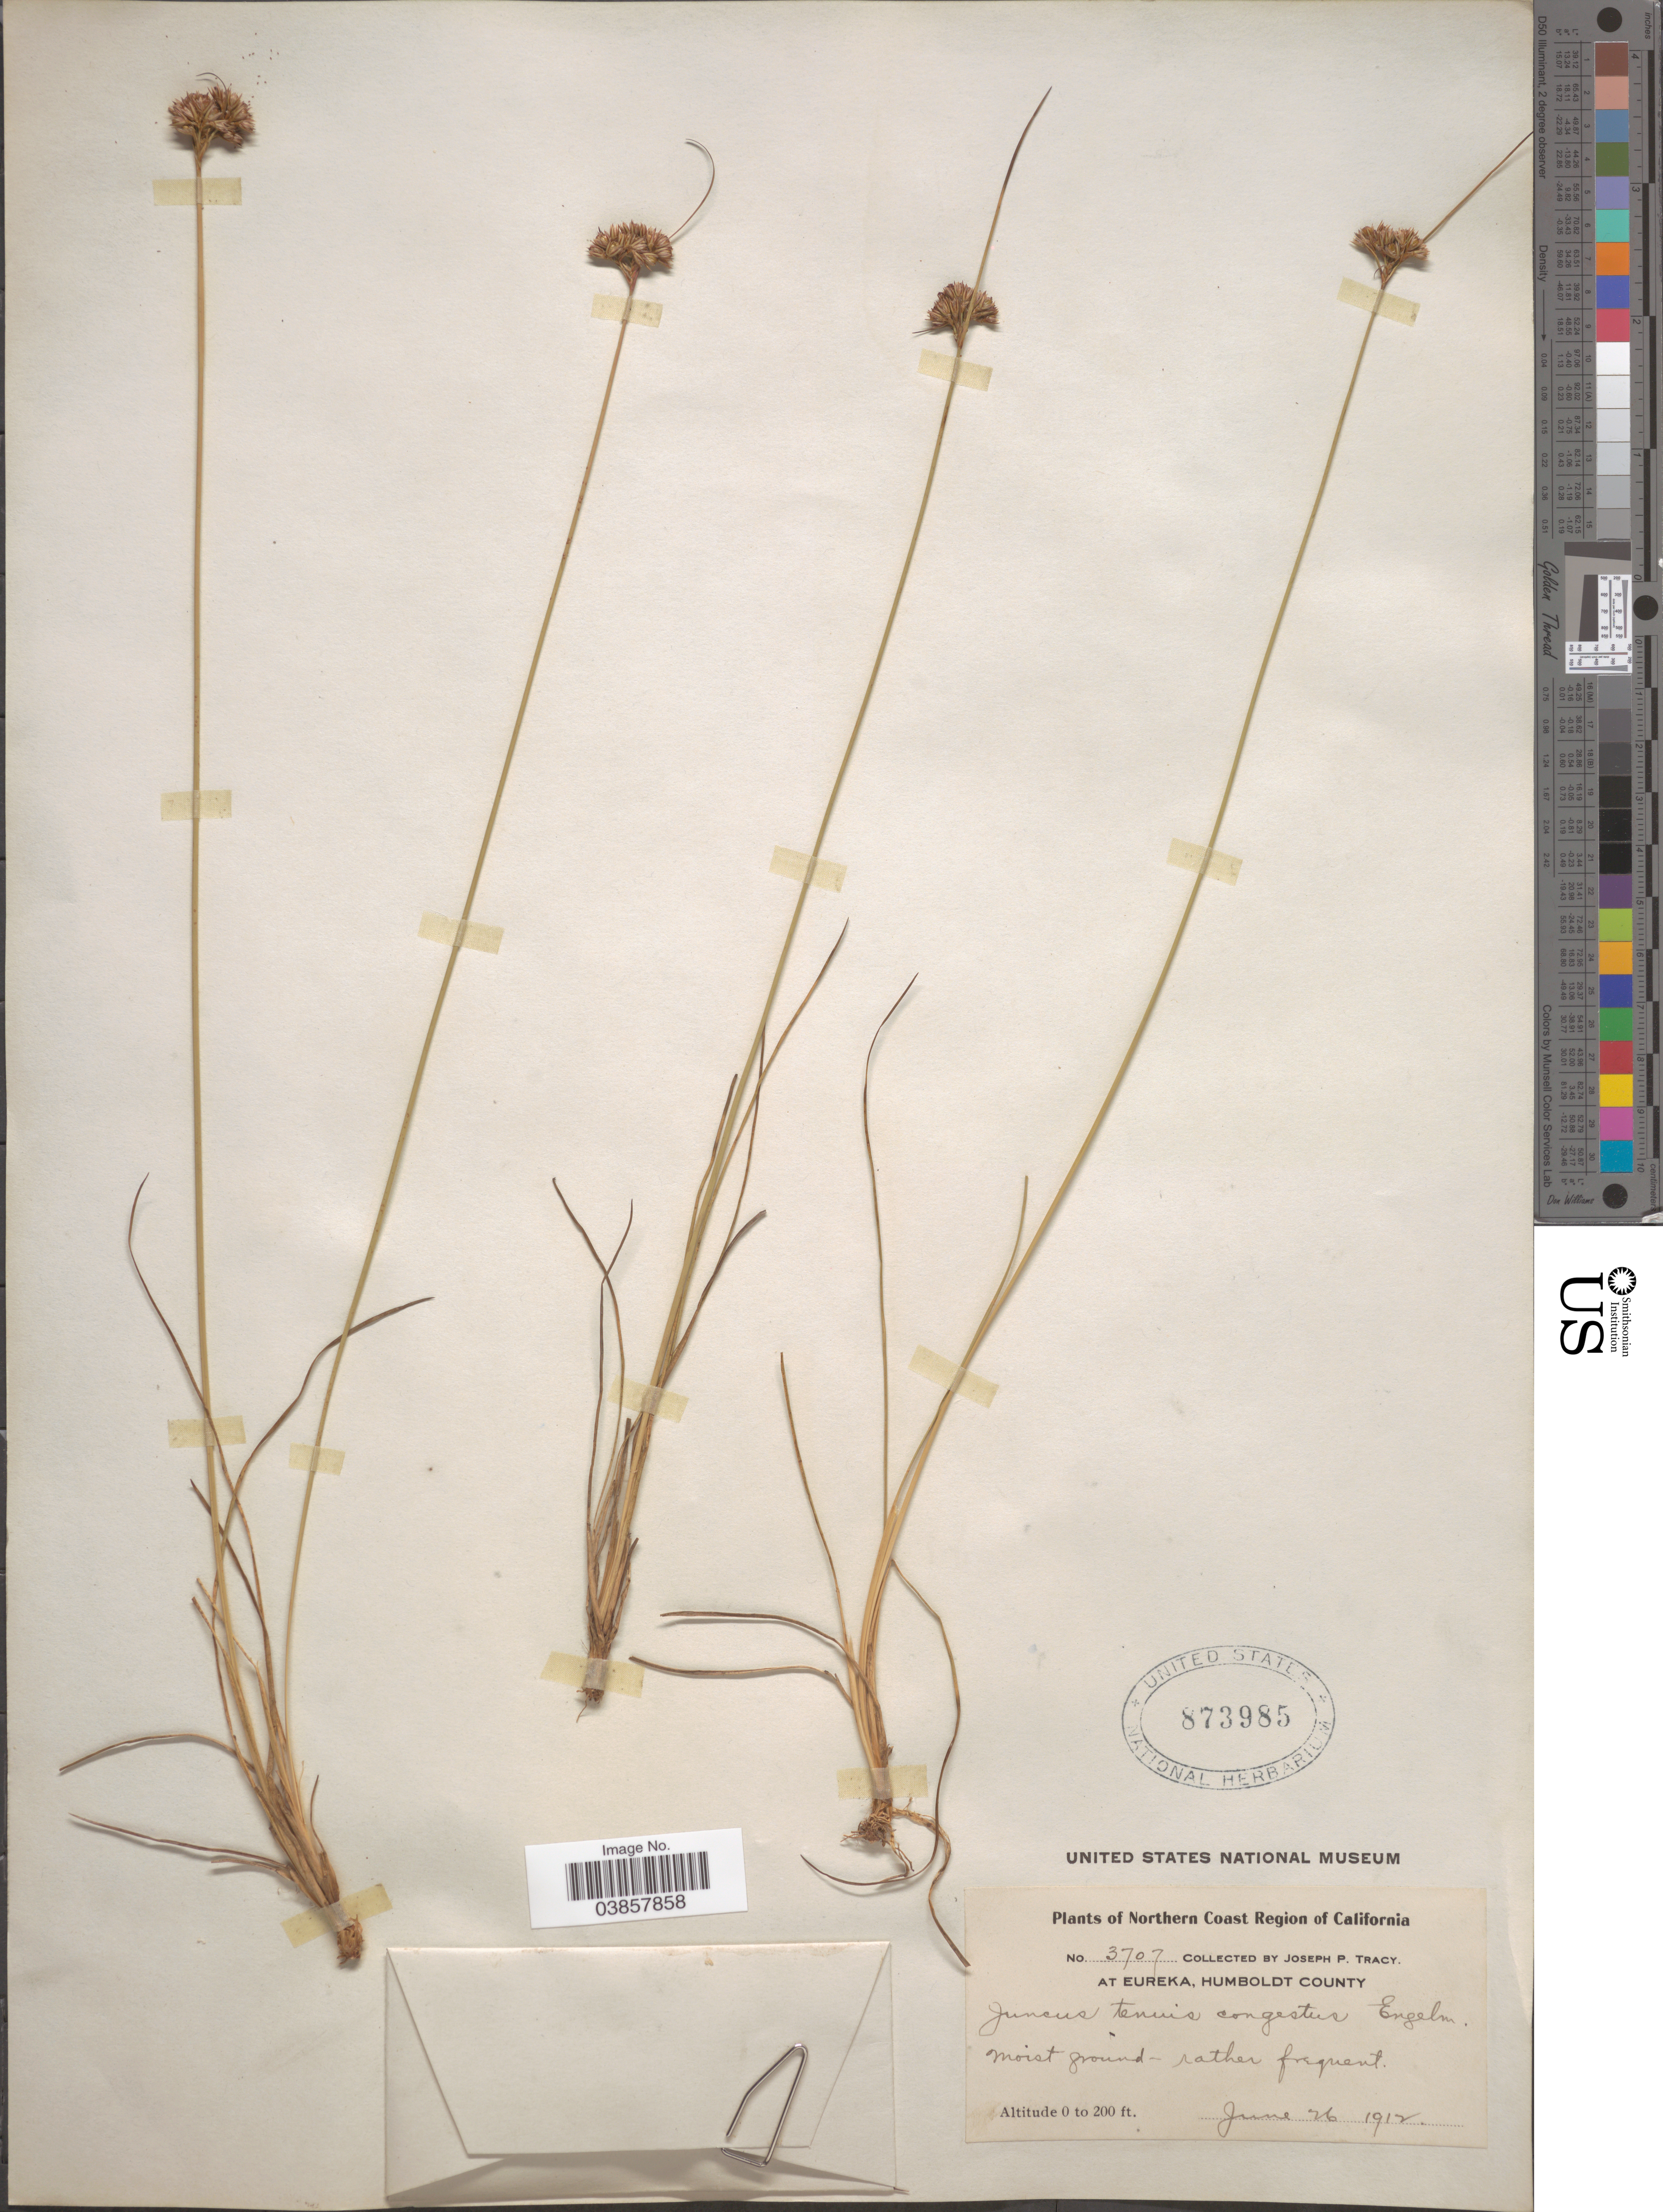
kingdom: Plantae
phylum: Tracheophyta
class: Liliopsida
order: Poales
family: Juncaceae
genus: Juncus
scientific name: Juncus tenuis var. congestus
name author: Engelm.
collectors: J. Tracy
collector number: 3707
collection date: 1912-06-26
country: United States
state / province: California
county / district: Humboldt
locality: Northern Coast Region. At Eureka, Humboldt County.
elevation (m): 0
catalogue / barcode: US 873985